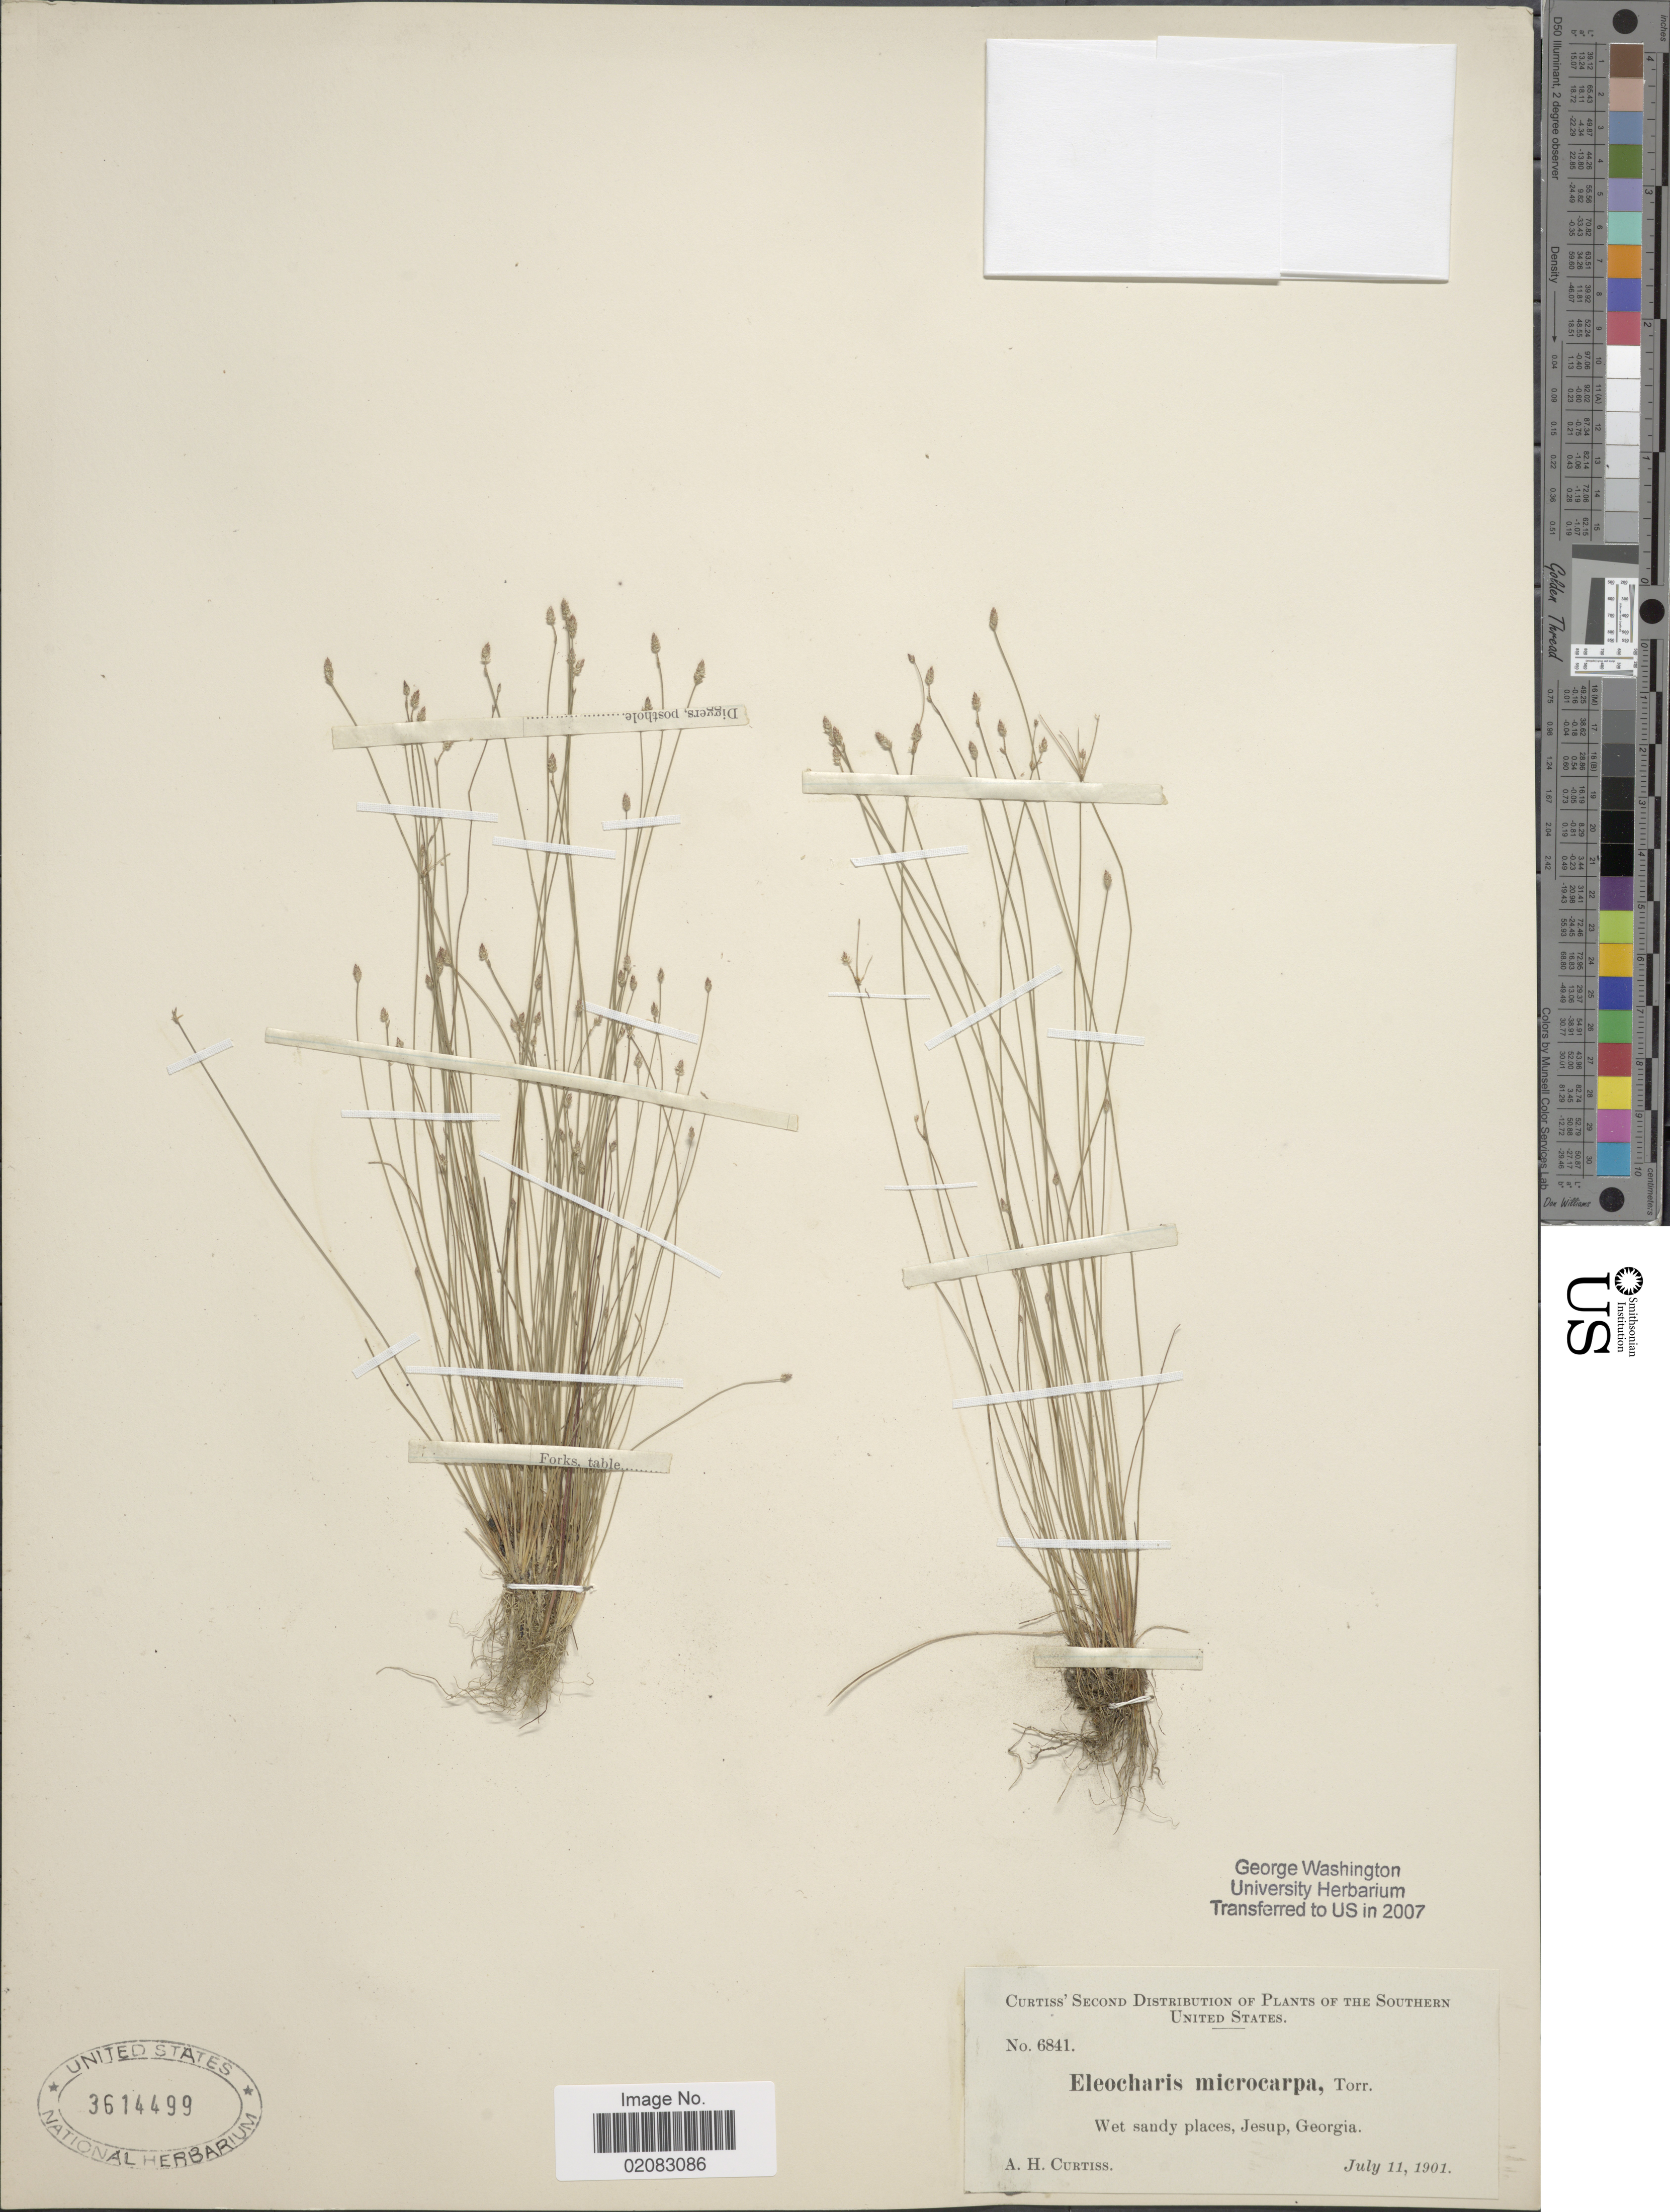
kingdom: Plantae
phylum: Tracheophyta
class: Liliopsida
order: Poales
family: Cyperaceae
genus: Eleocharis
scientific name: Eleocharis microcarpa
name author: Torr.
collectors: A. H. Curtiss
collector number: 6841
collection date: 1901-07-11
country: United States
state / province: Georgia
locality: The Southern United States, Wet sandy places, Jesup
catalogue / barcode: US 3614499